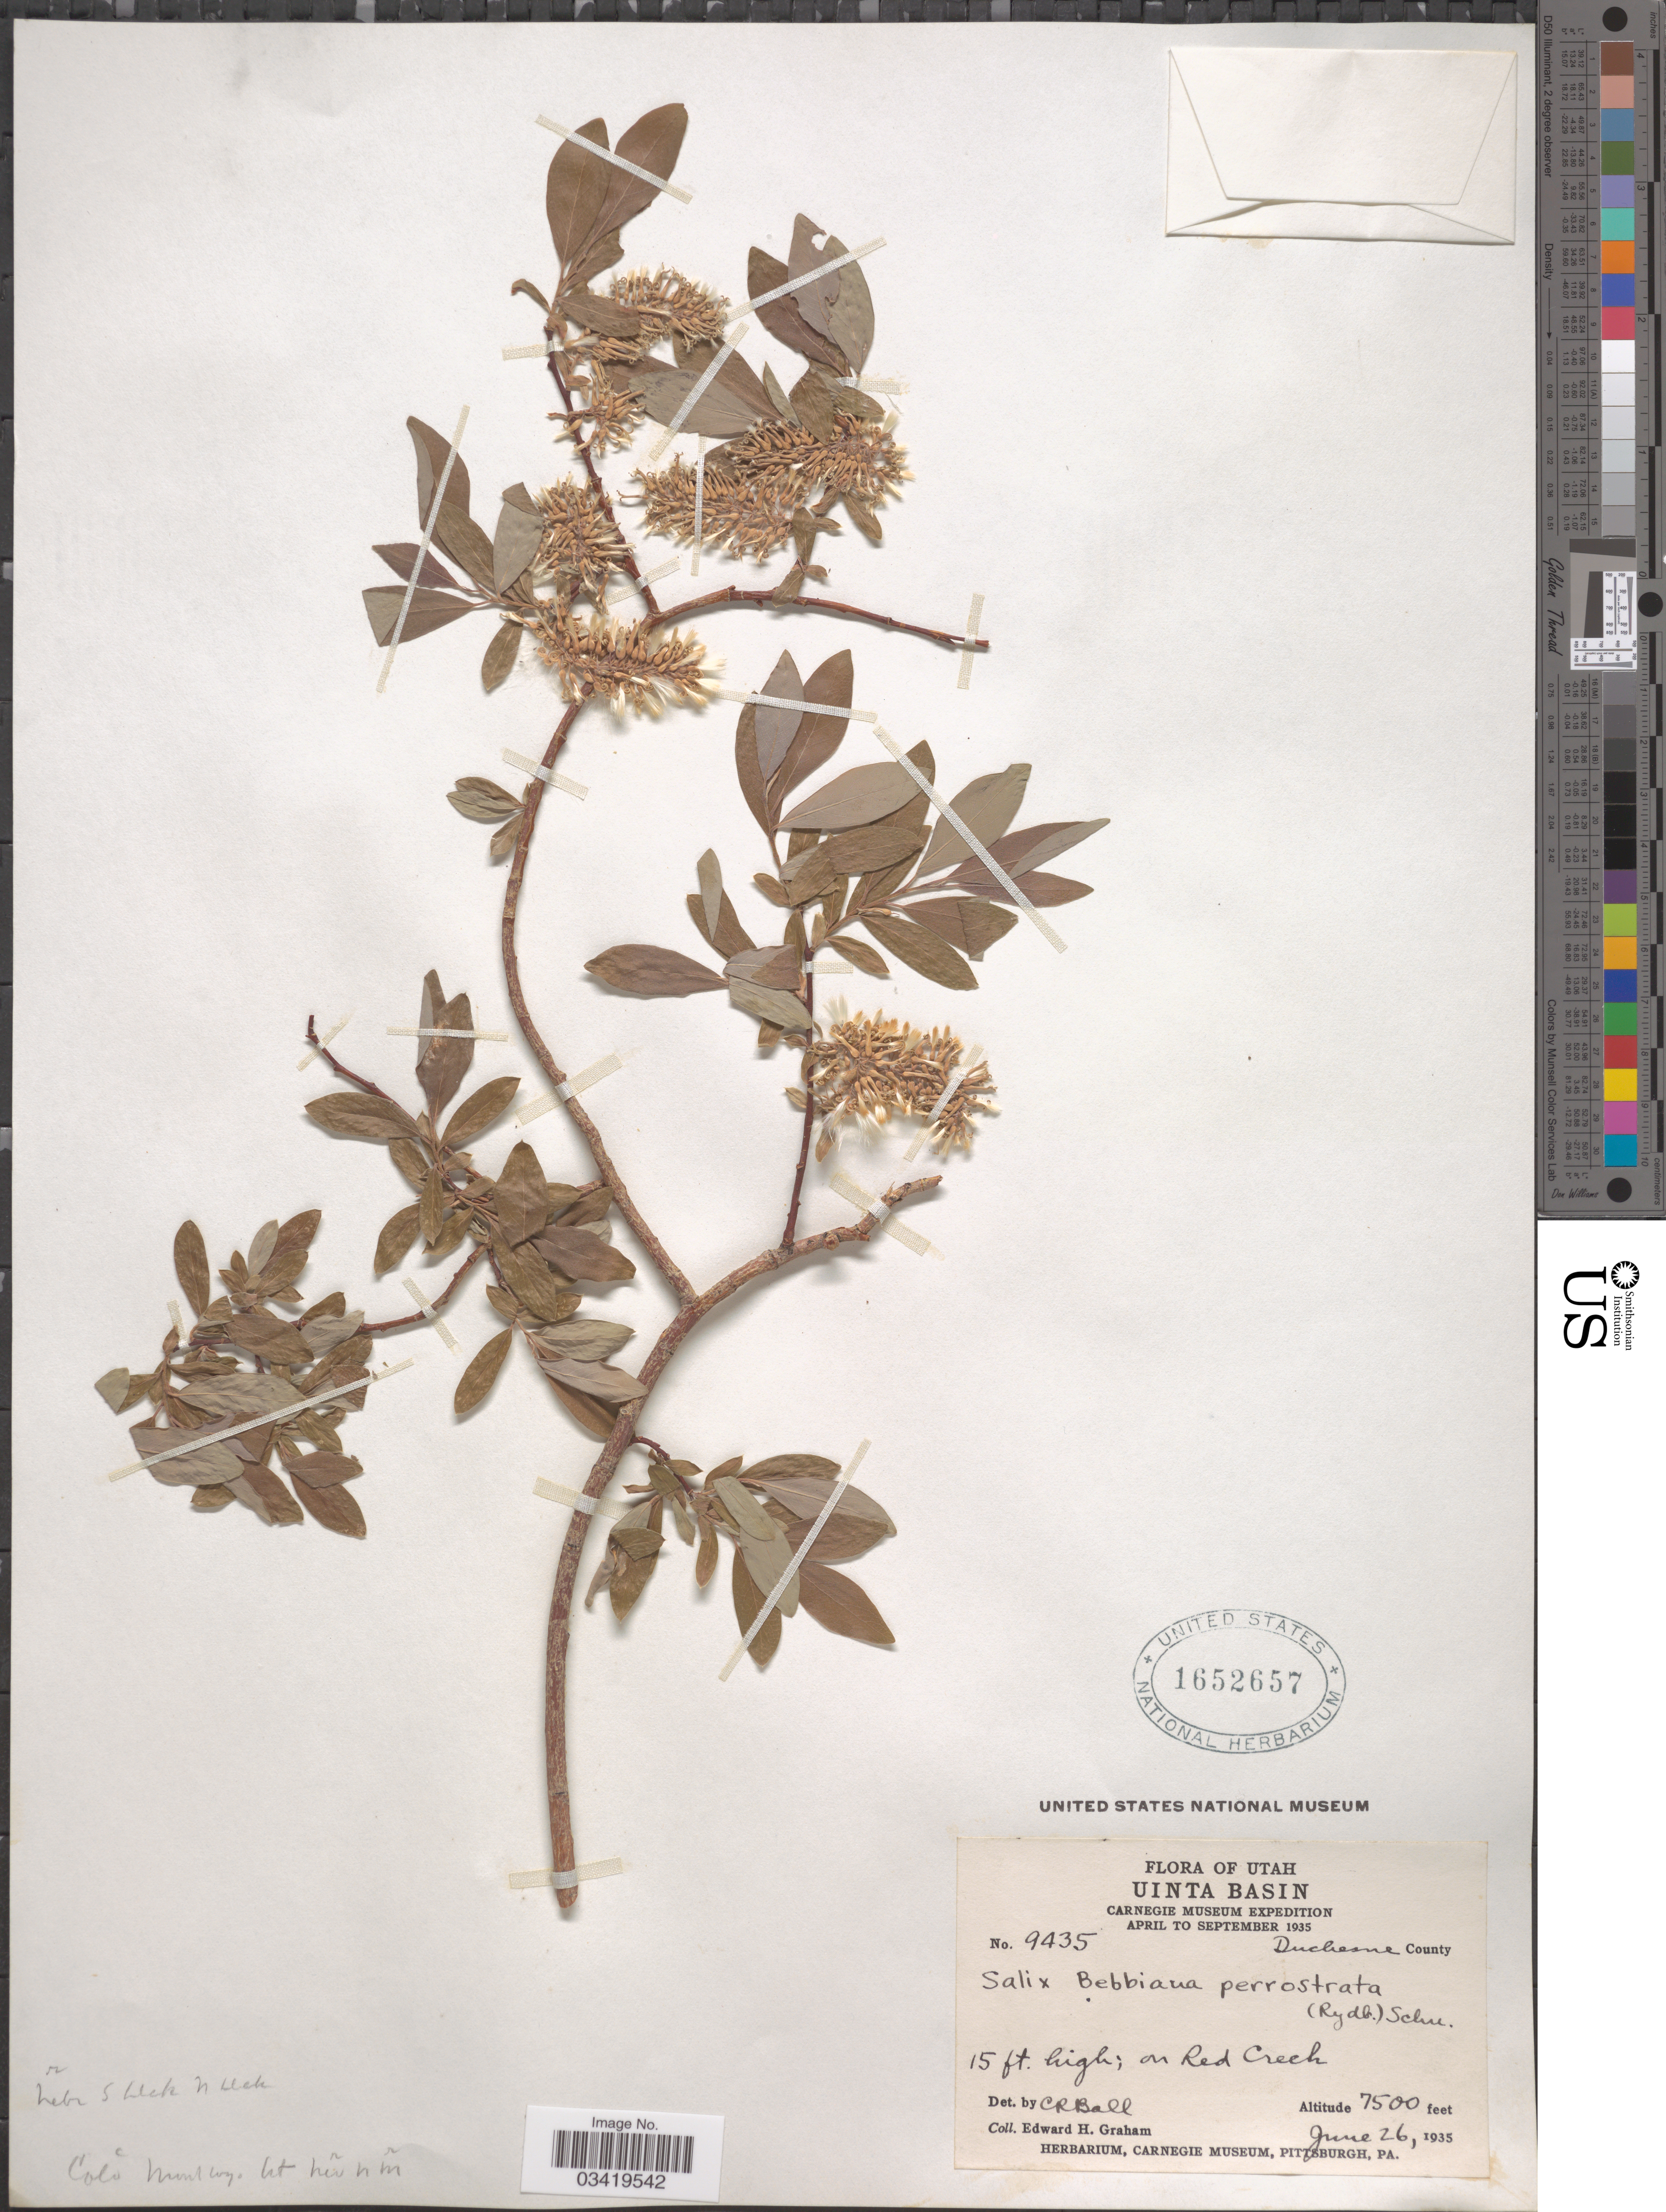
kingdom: Plantae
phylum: Tracheophyta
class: Magnoliopsida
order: Malpighiales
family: Salicaceae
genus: Salix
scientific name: Salix bebbiana var. perrostrata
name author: Sarg.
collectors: E. H. Graham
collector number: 9435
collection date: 1935-06-26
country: United States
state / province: Utah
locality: Uinta Basin. Duchesne County. On Red Creek.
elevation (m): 2286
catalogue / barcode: US 1652657